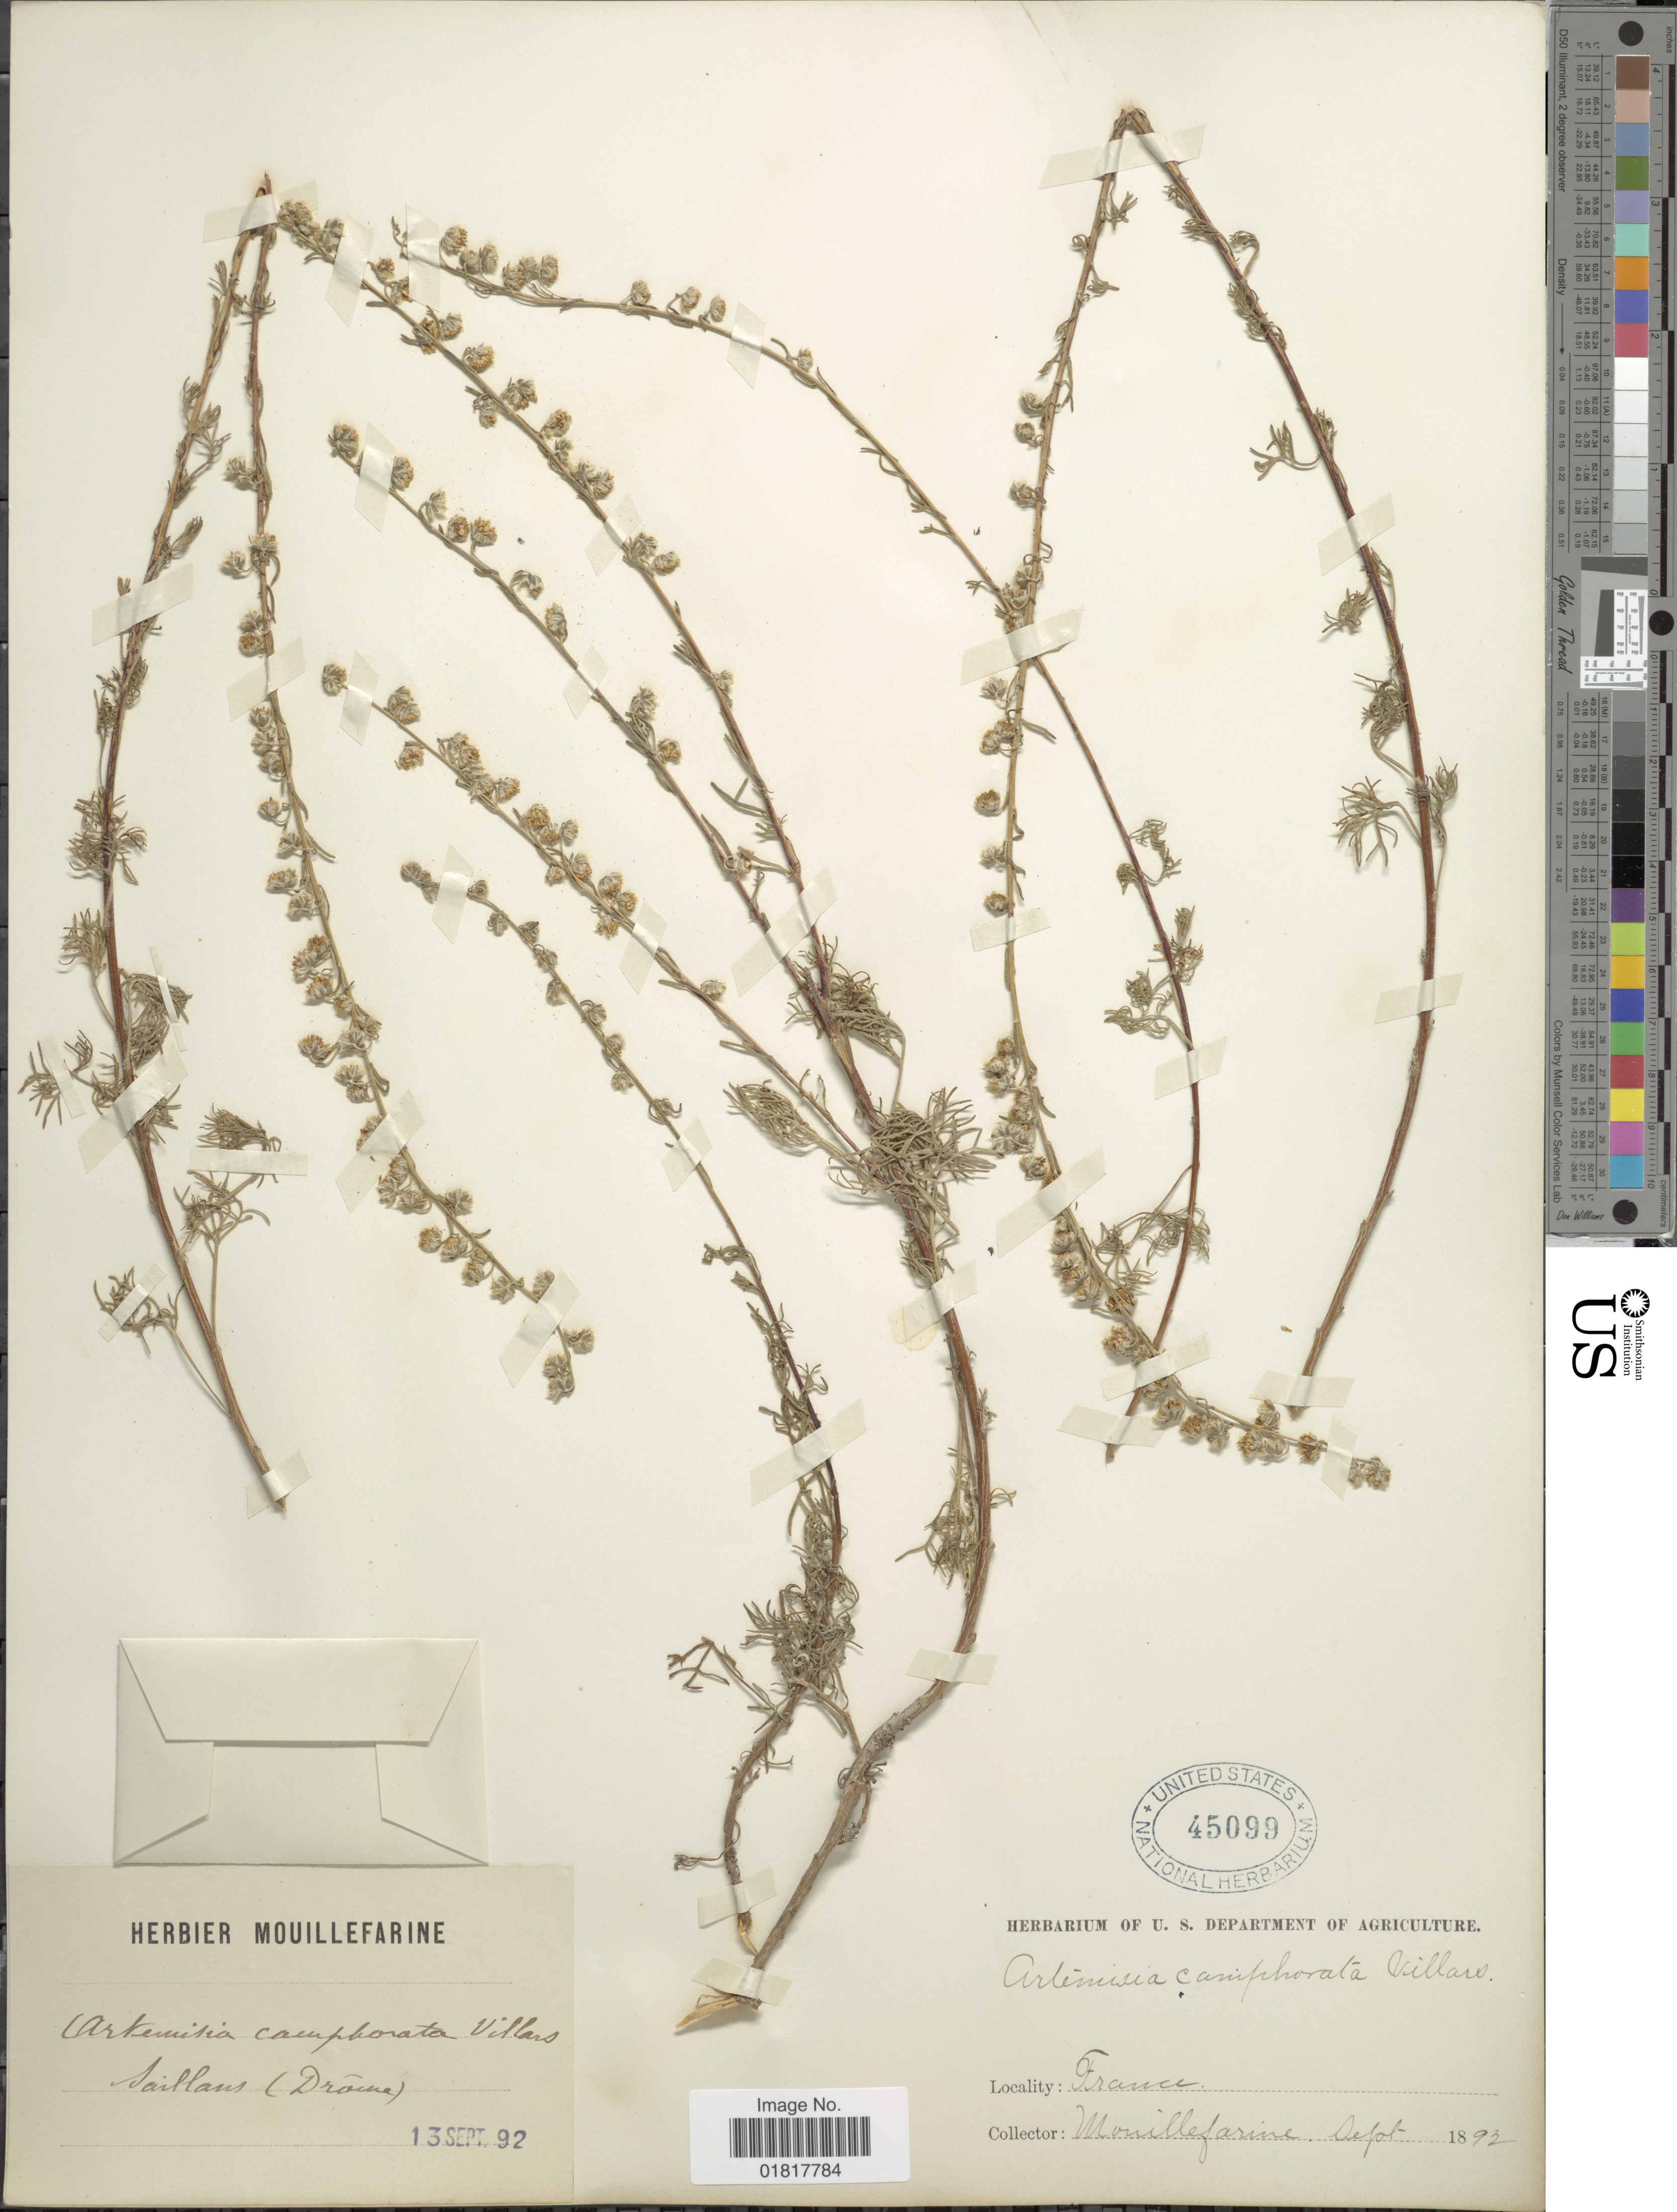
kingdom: Plantae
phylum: Tracheophyta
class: Magnoliopsida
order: Asterales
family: Asteraceae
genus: Artemisia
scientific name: Artemisia camphorata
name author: Vill.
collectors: A. Mouillefarine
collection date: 1892-09-13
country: France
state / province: Auvergne-Rhône-Alpes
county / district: Drôme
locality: Saillans (Drôme)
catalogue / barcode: US 45099